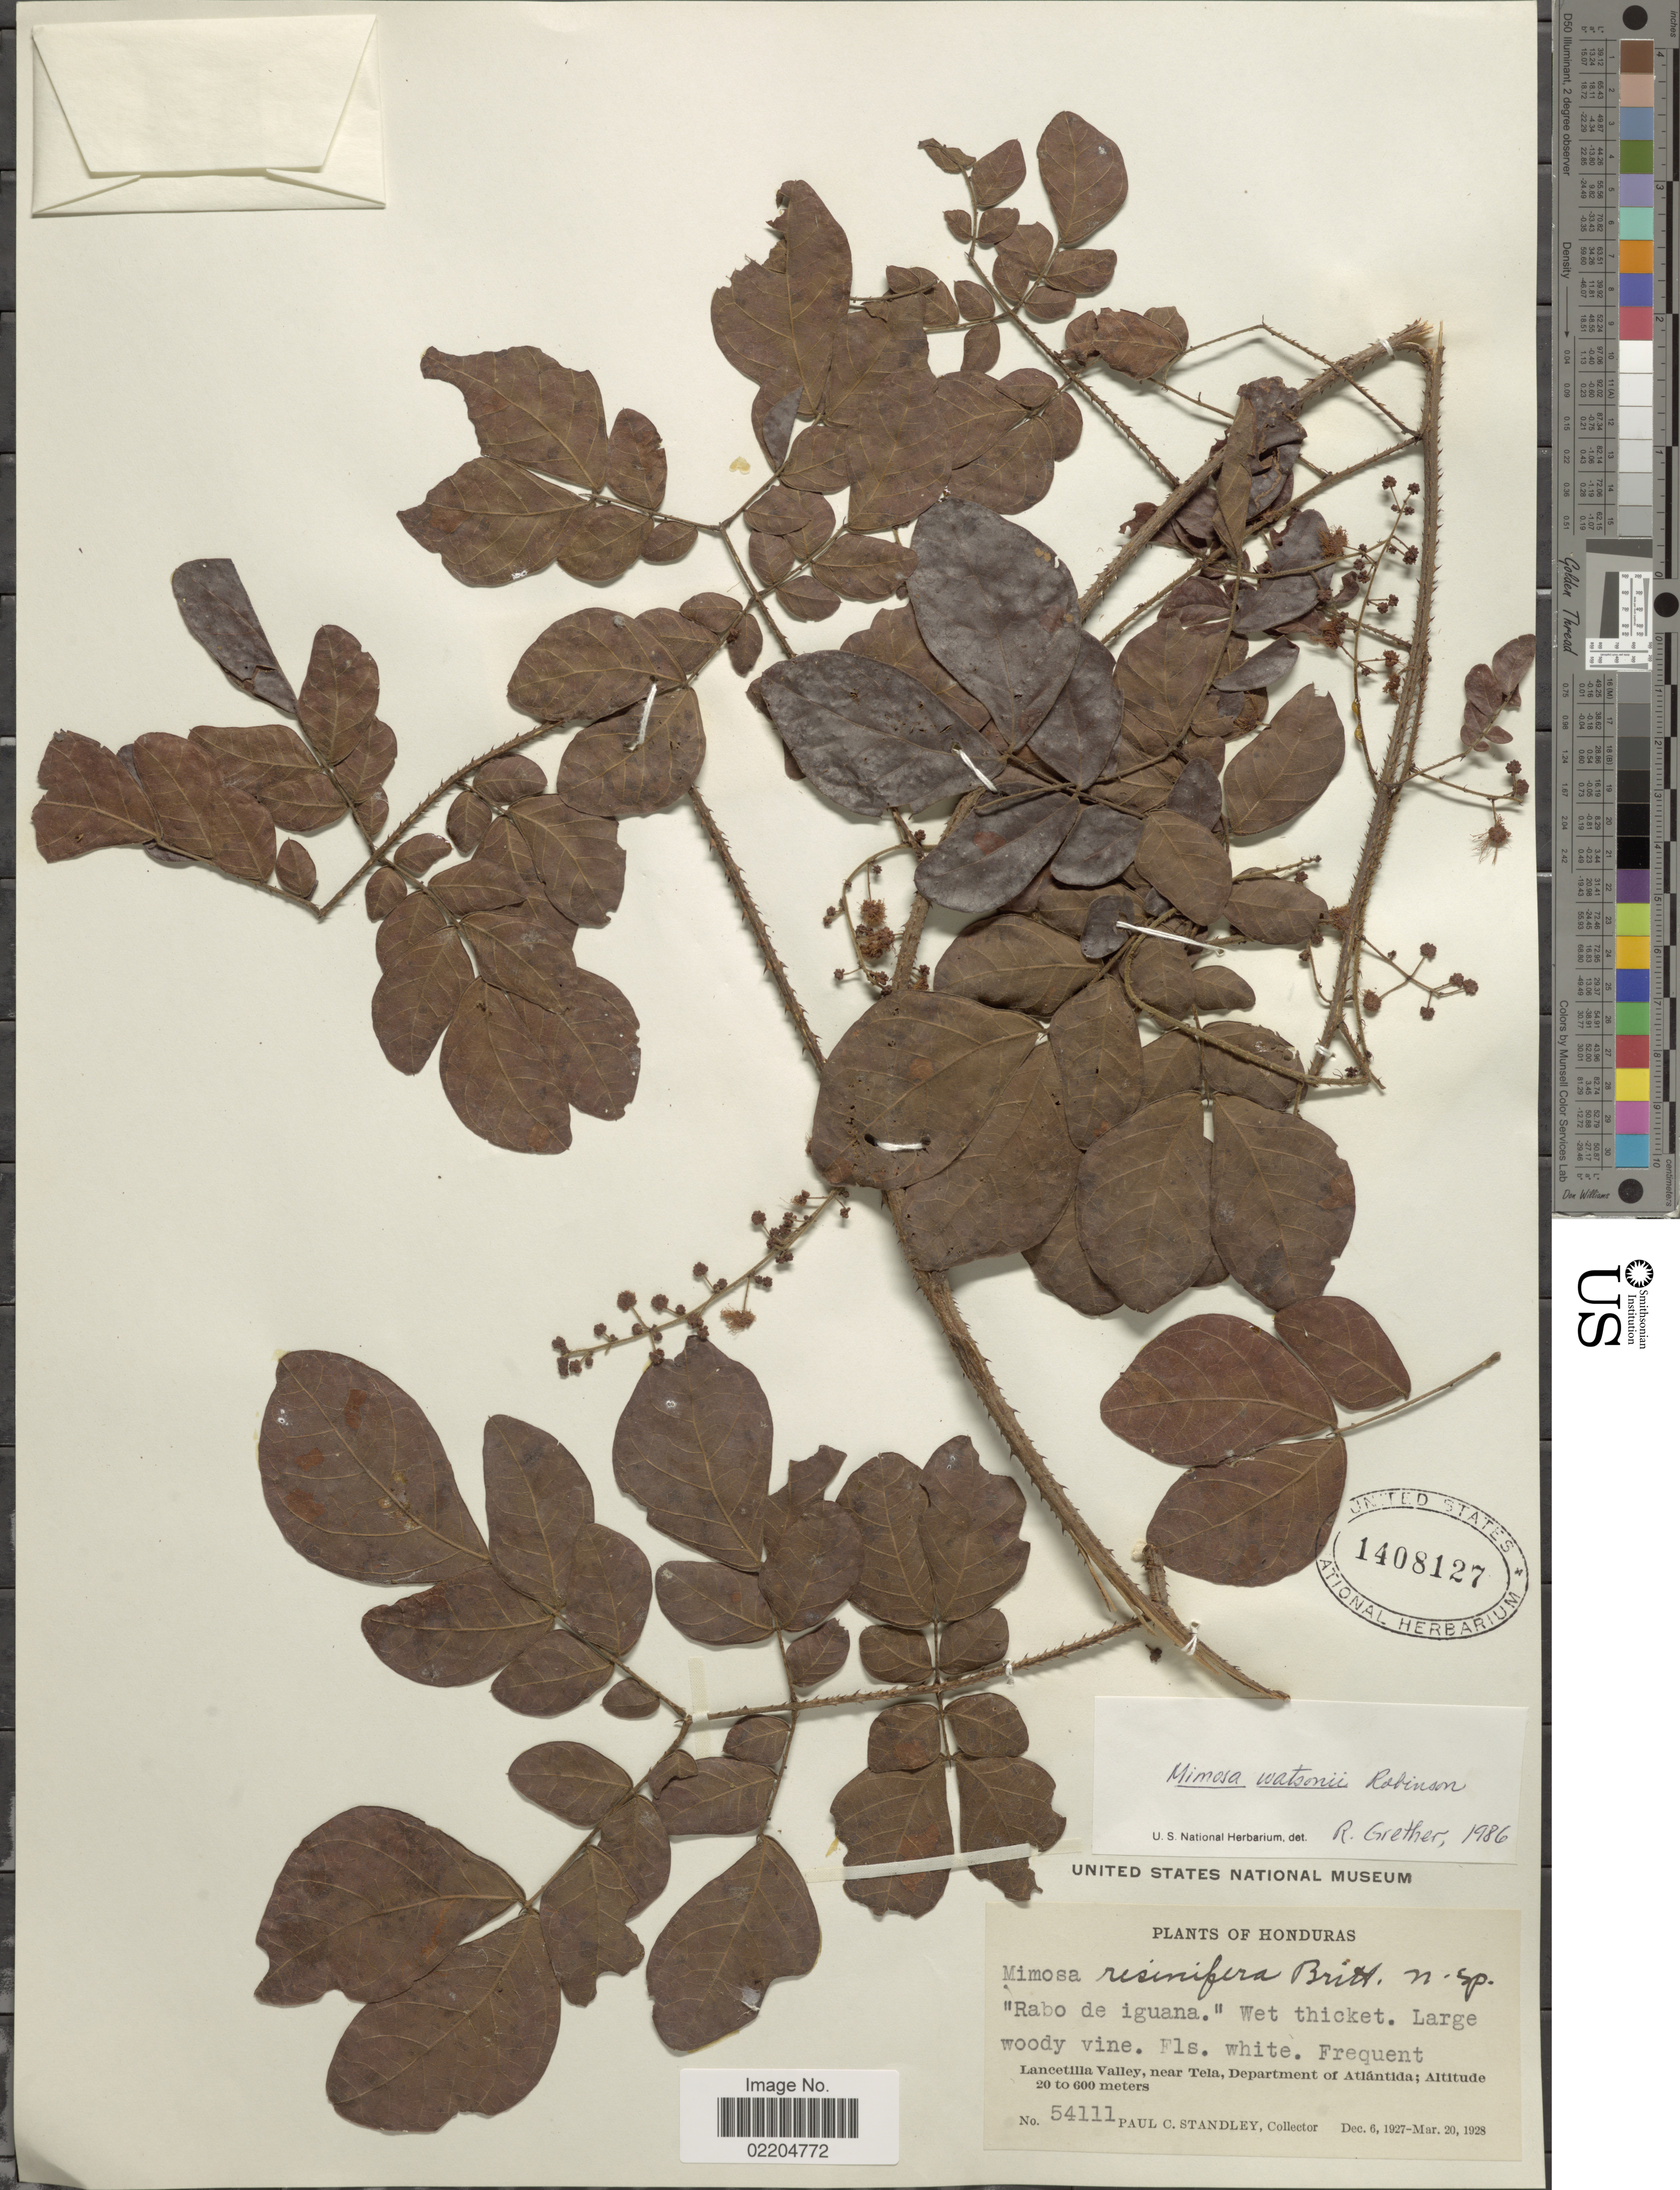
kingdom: Plantae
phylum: Tracheophyta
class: Magnoliopsida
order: Fabales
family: Fabaceae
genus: Mimosa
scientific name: Mimosa watsonii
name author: B.L. Rob.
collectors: P. C. Standley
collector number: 54111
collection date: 1928-03-20/1928-12-06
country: Honduras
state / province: Atlántida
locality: Lancetlla Valley, near Tela, Department of Atlantida.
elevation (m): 20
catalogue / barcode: US 1408127